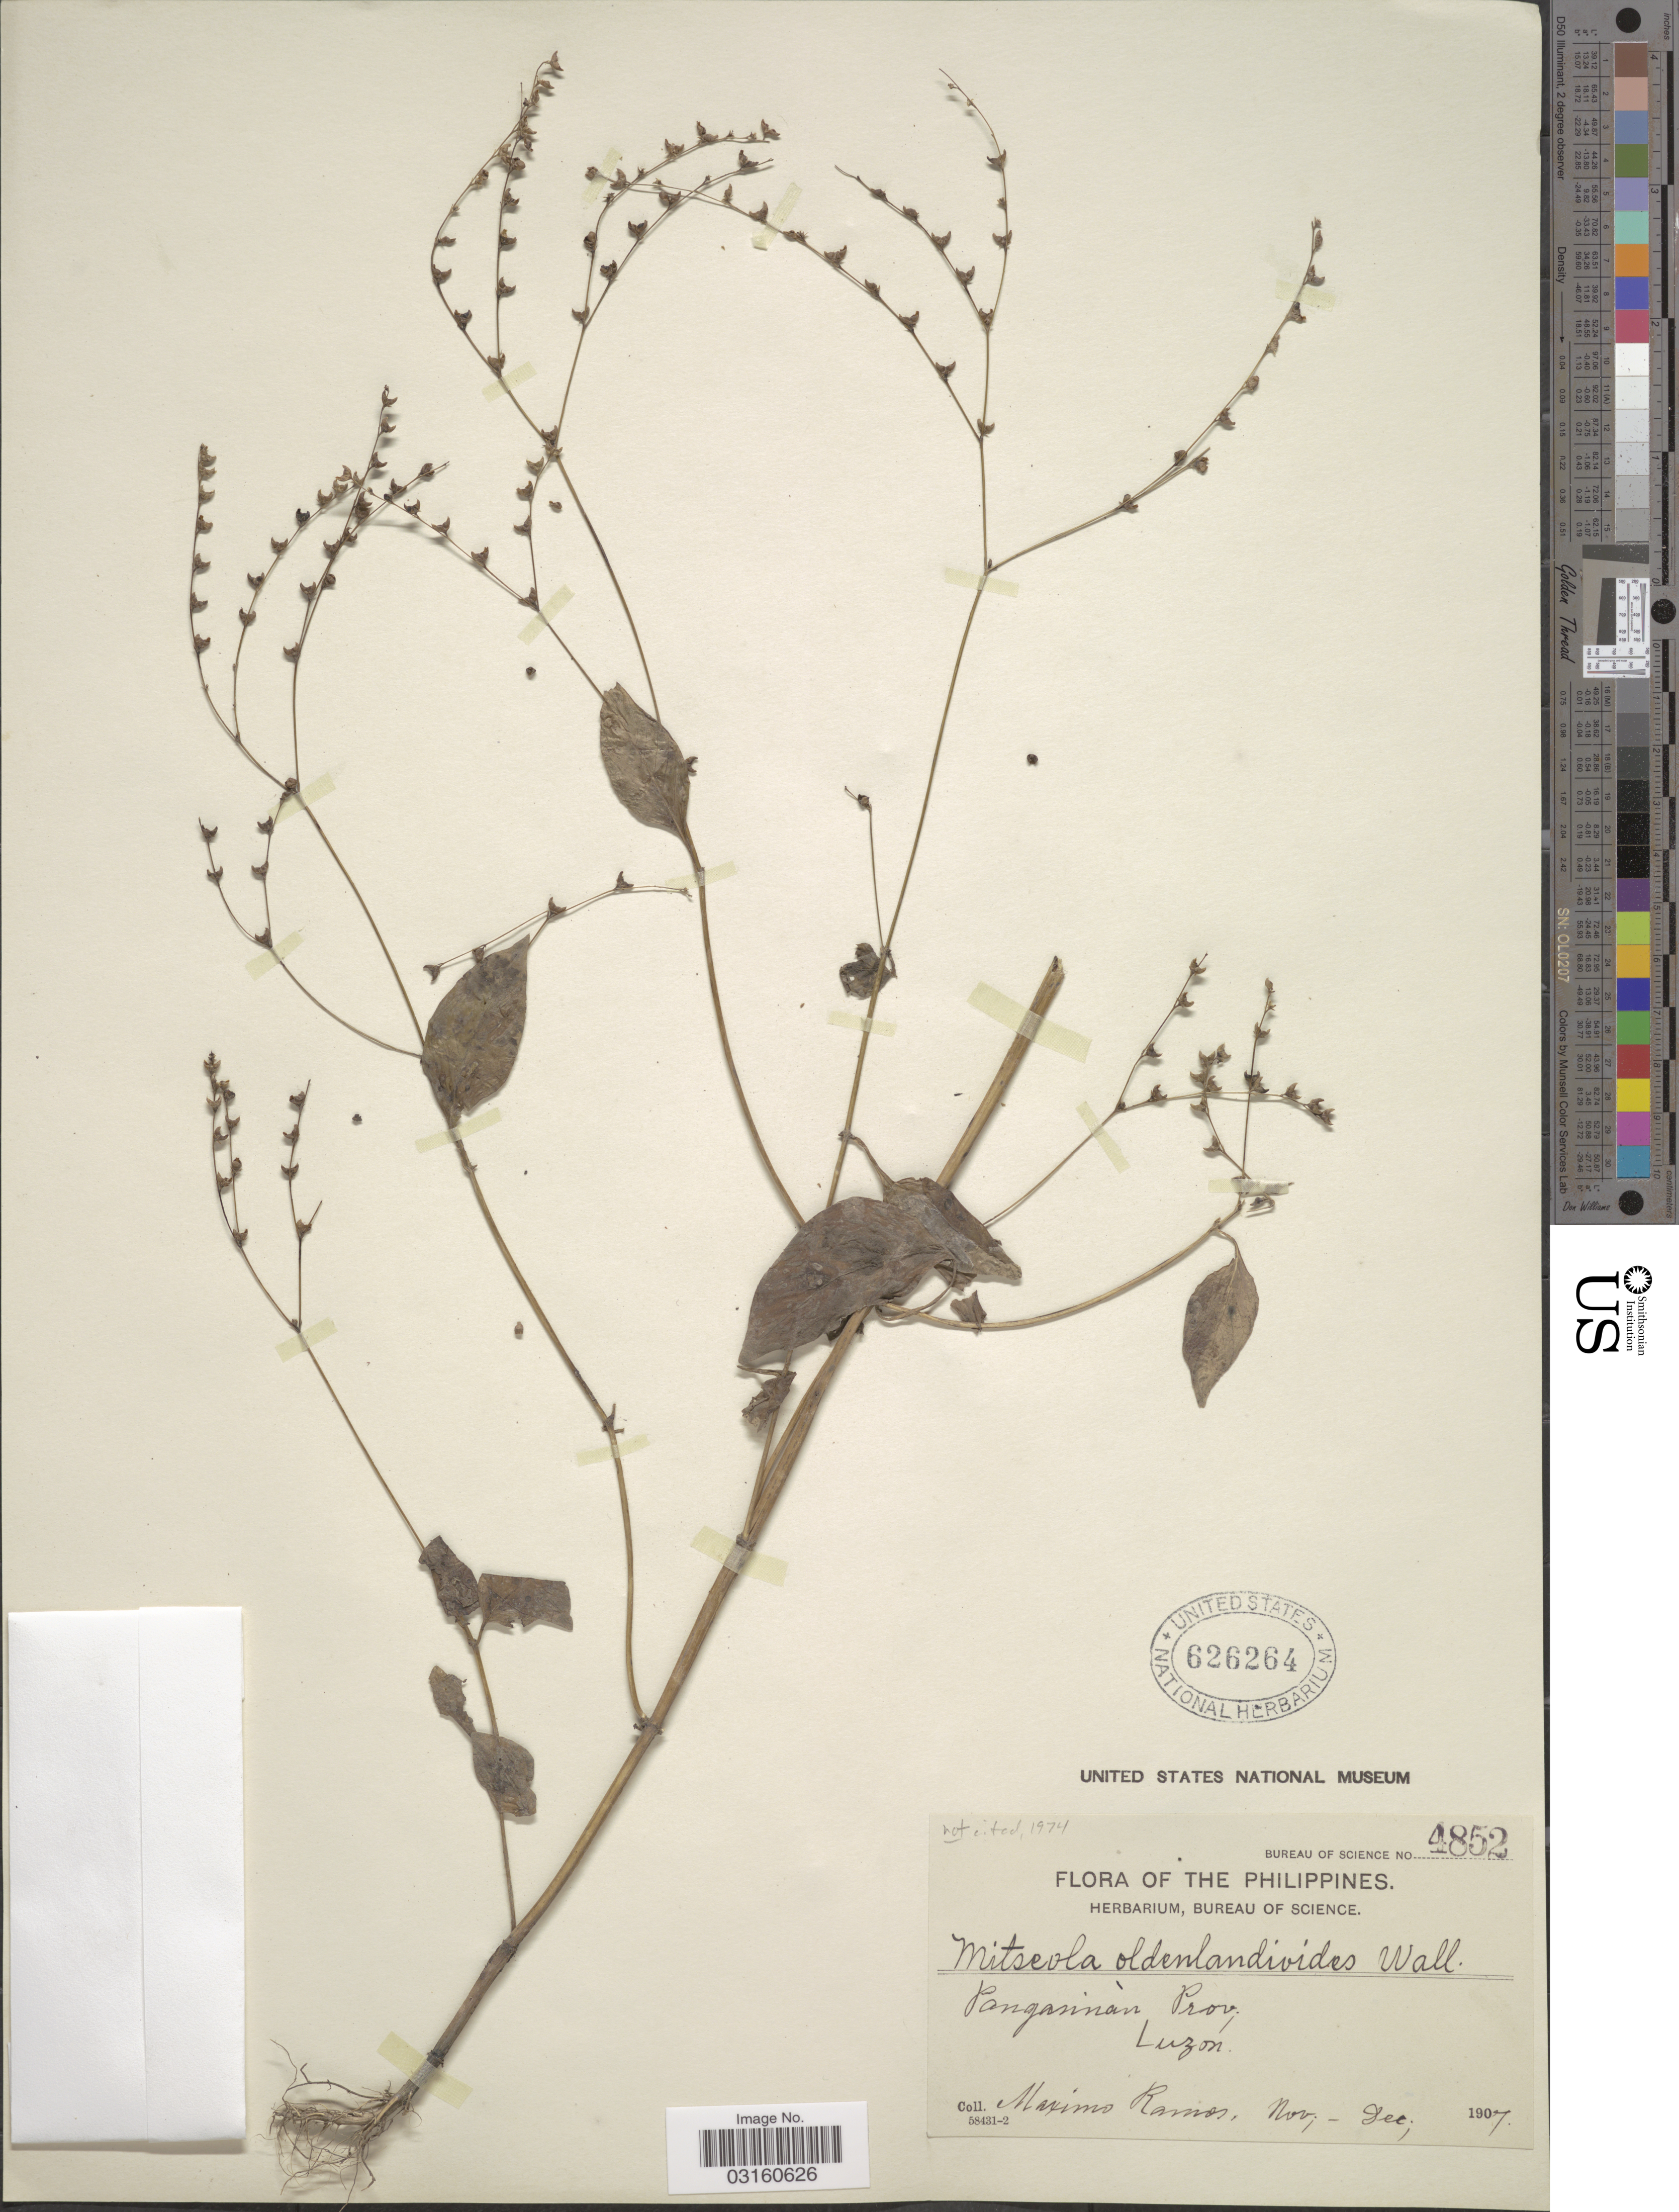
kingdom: Plantae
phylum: Tracheophyta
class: Magnoliopsida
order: Gentianales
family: Loganiaceae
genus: Mitreola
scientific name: Mitreola petiolata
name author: (J.F. Gmel.) Torr. & A. Gray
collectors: M. Ramos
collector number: Bureau of Science 4852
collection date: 1907-11/1907-12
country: Philippines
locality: Pangannan Prov., Luzon.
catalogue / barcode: US 626264